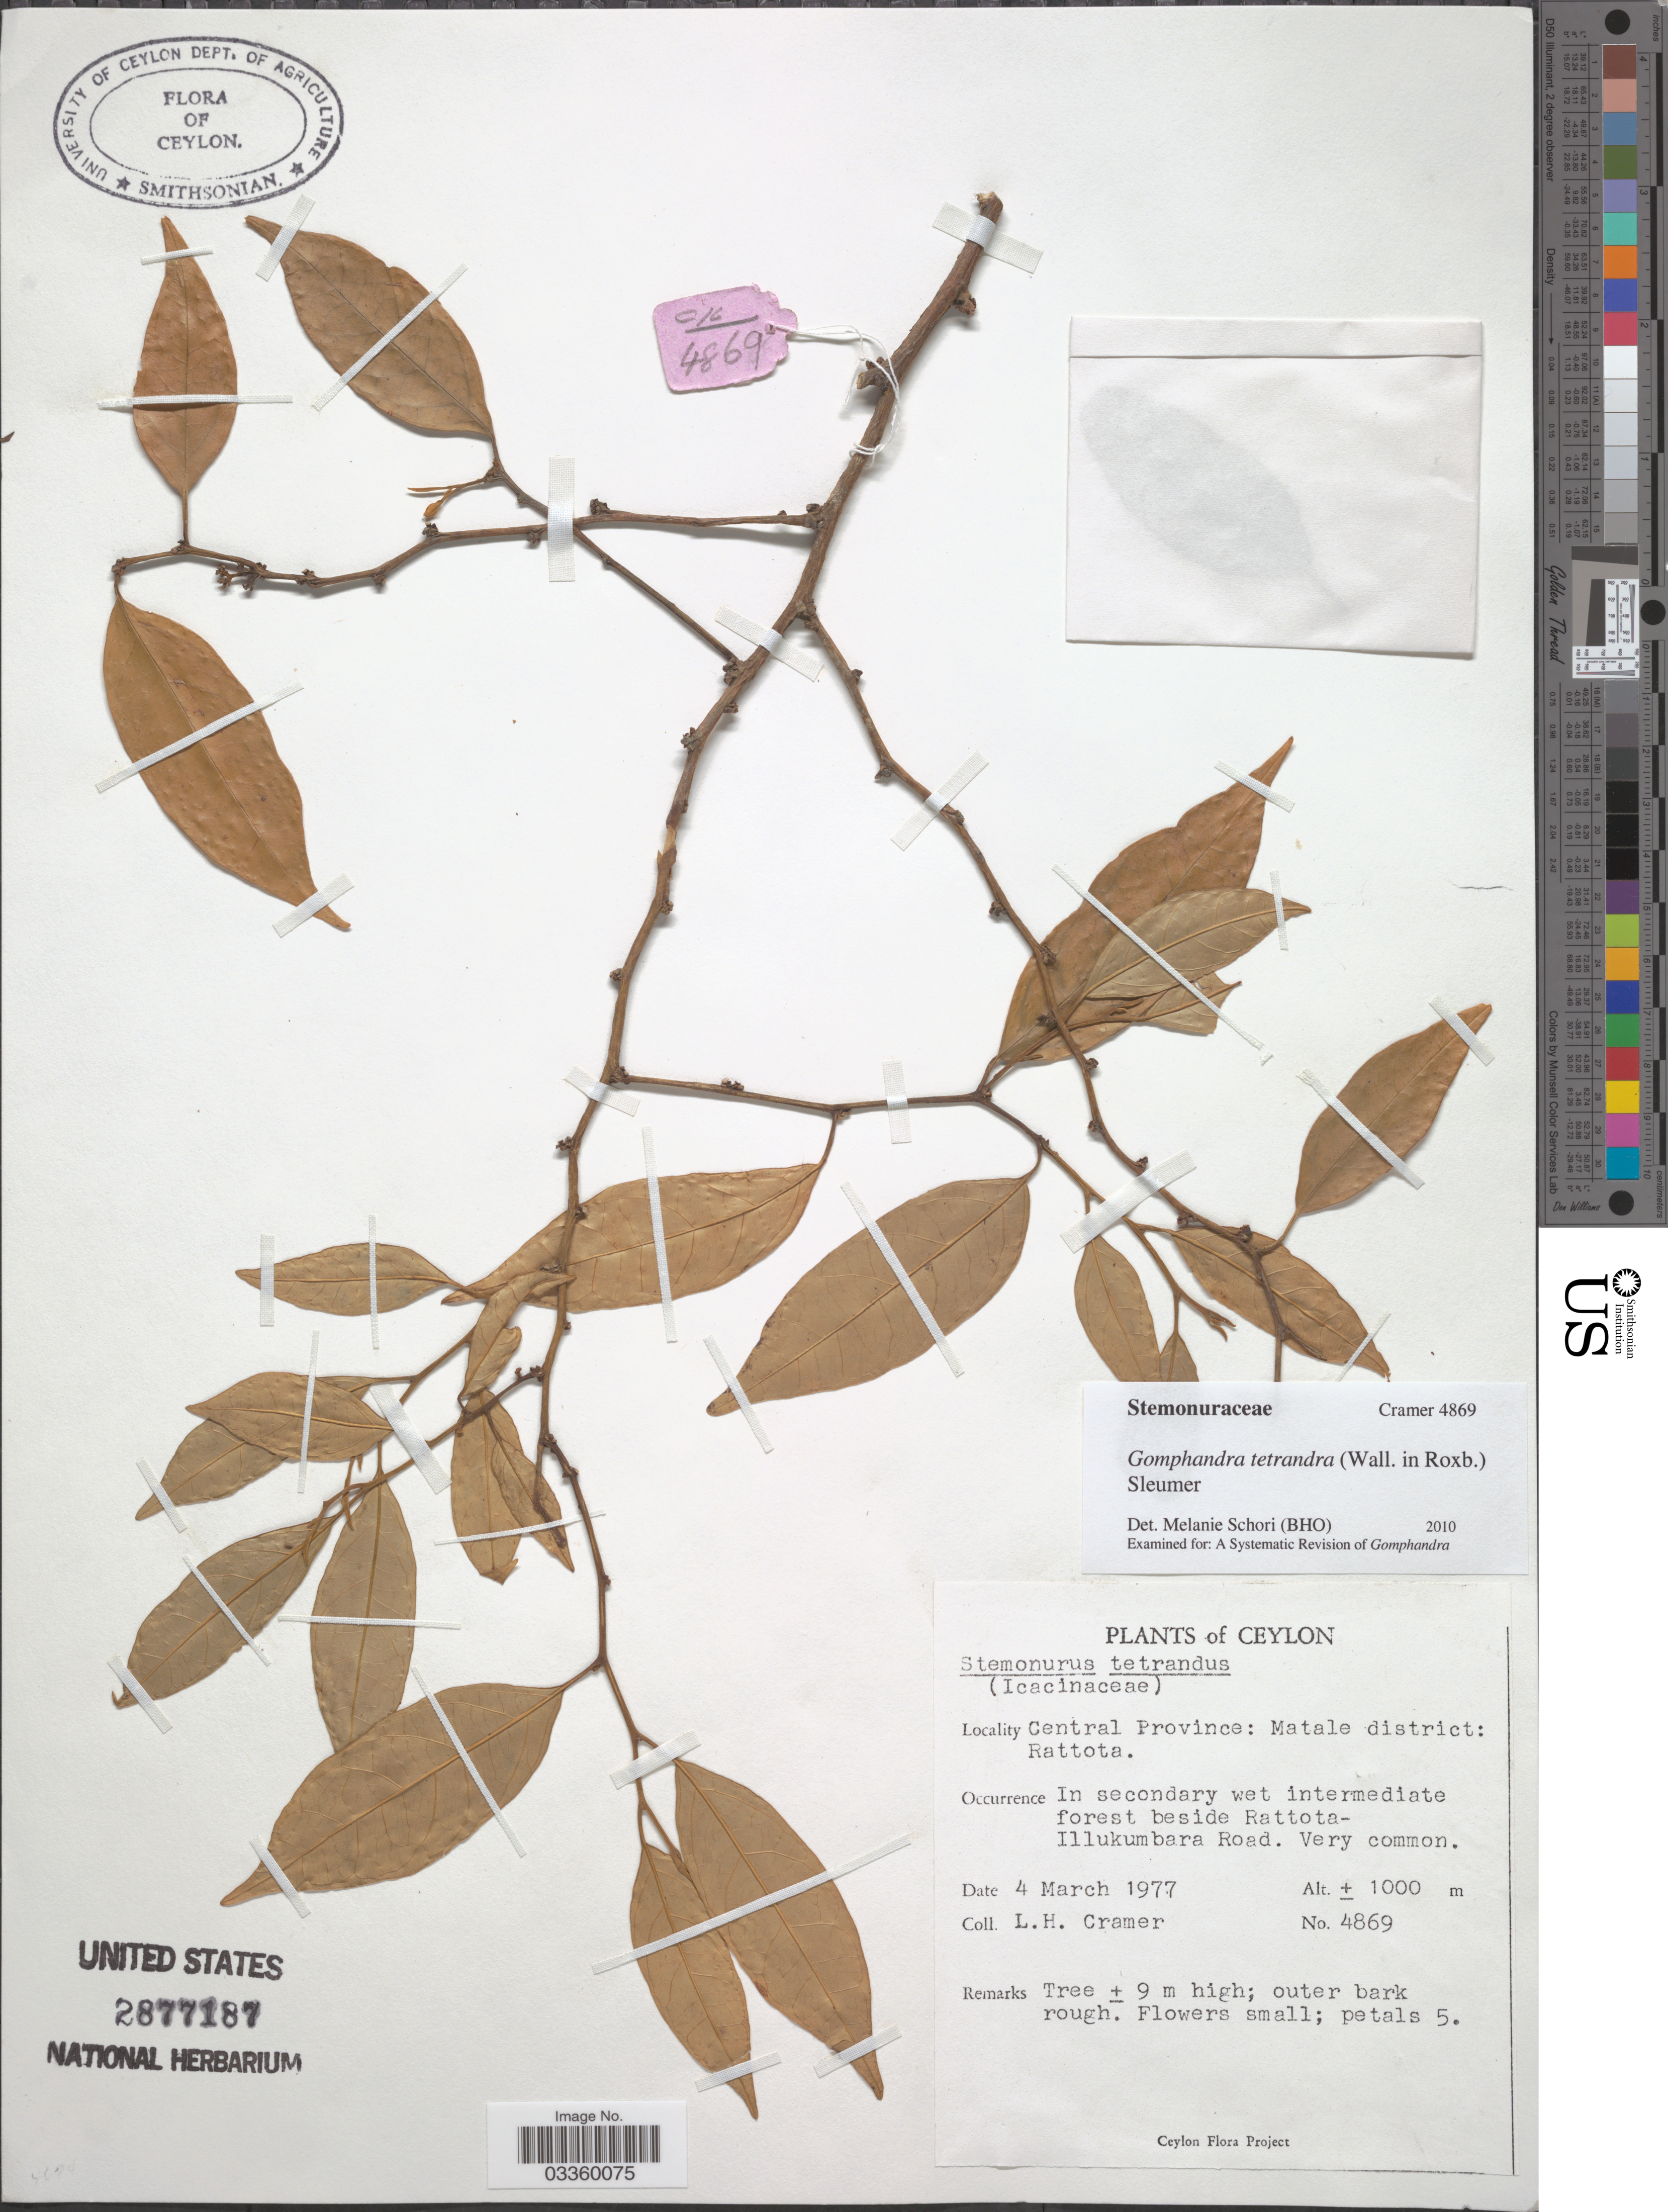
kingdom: Plantae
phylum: Tracheophyta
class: Magnoliopsida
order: Cardiopteridales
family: Stemonuraceae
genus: Gomphandra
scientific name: Gomphandra tetrandra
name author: (Wall.) Sleumer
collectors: L. H. Cramer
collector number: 4869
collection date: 1977-03-04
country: Sri Lanka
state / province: Central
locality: Ceylon. Matale district: Rattota. In secondary wet intermediate forest beside Rattota-Illukumbara Road.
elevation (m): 1000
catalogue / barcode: US 2877187